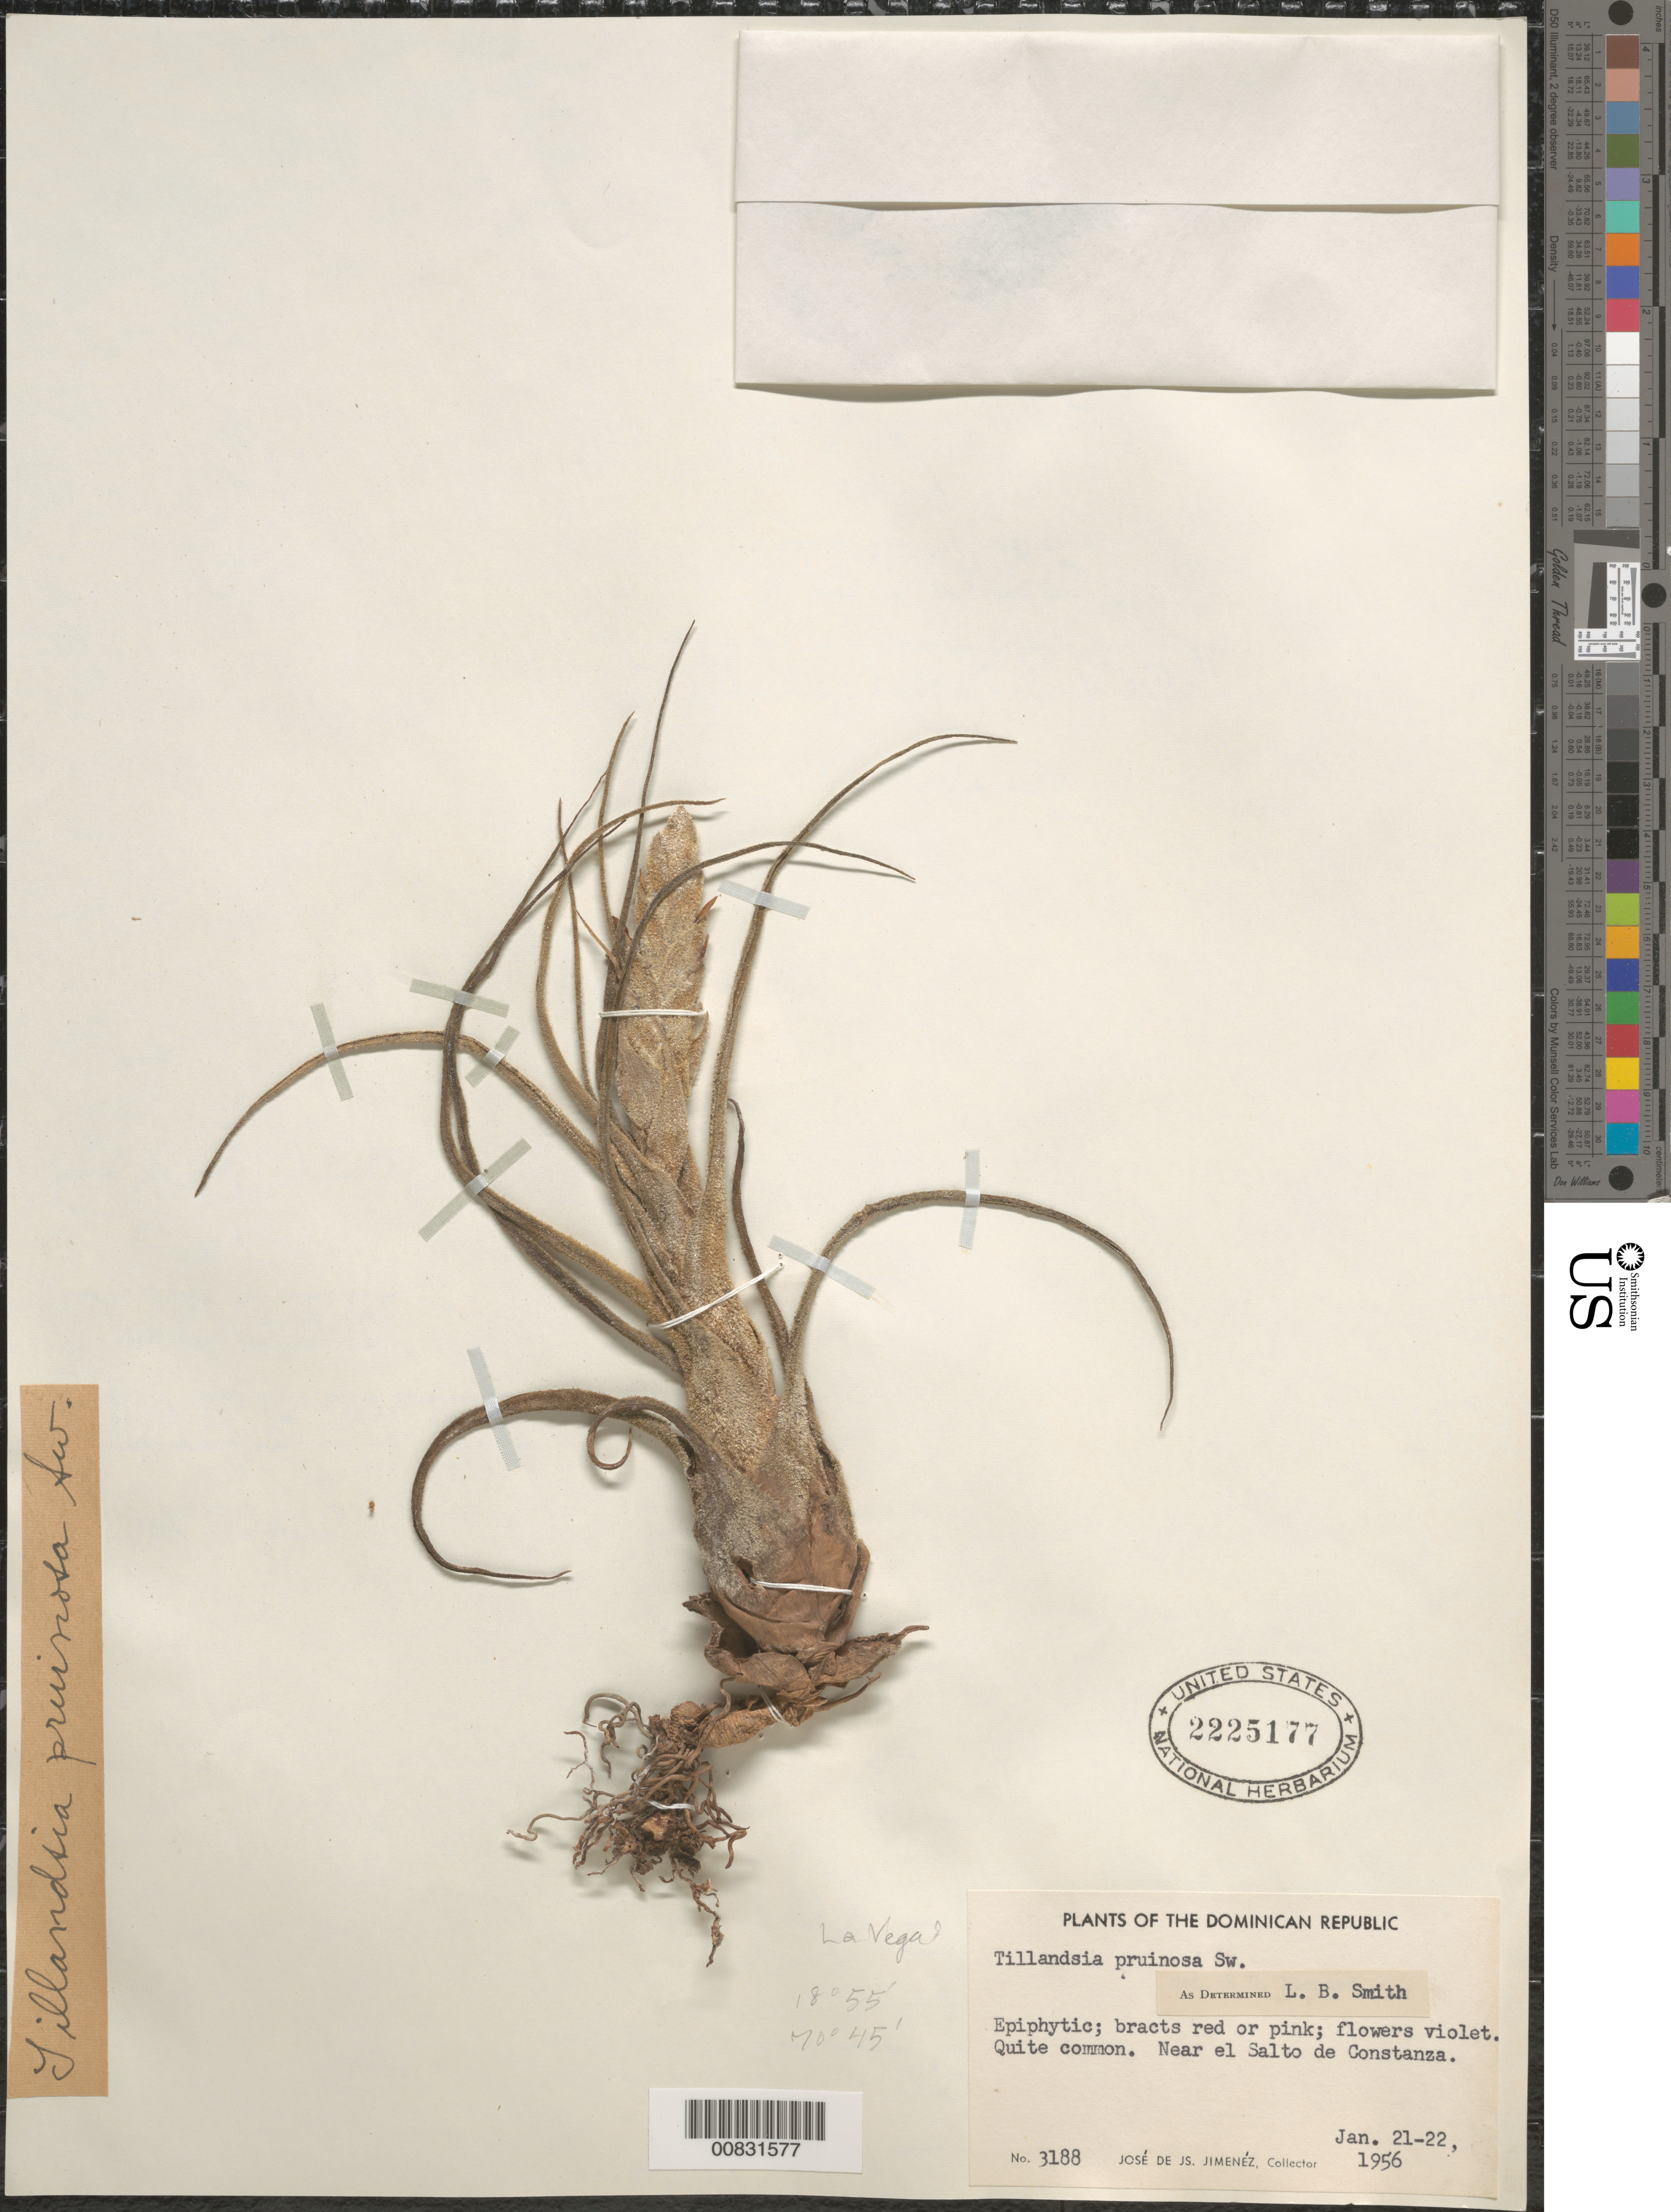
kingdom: Plantae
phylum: Tracheophyta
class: Liliopsida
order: Poales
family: Bromeliaceae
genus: Tillandsia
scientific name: Tillandsia pruinosa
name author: Sw.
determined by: Smith, Lyman B., (US), NMNH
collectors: J. J. Jiménez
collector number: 3188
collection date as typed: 21 Jan 1956 to 22 Jan 1956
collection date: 1956-01-21/1956-01-22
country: Dominican Republic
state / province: La Vega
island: Hispaniola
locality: Near el Salto de Constanza.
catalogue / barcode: US 2225177